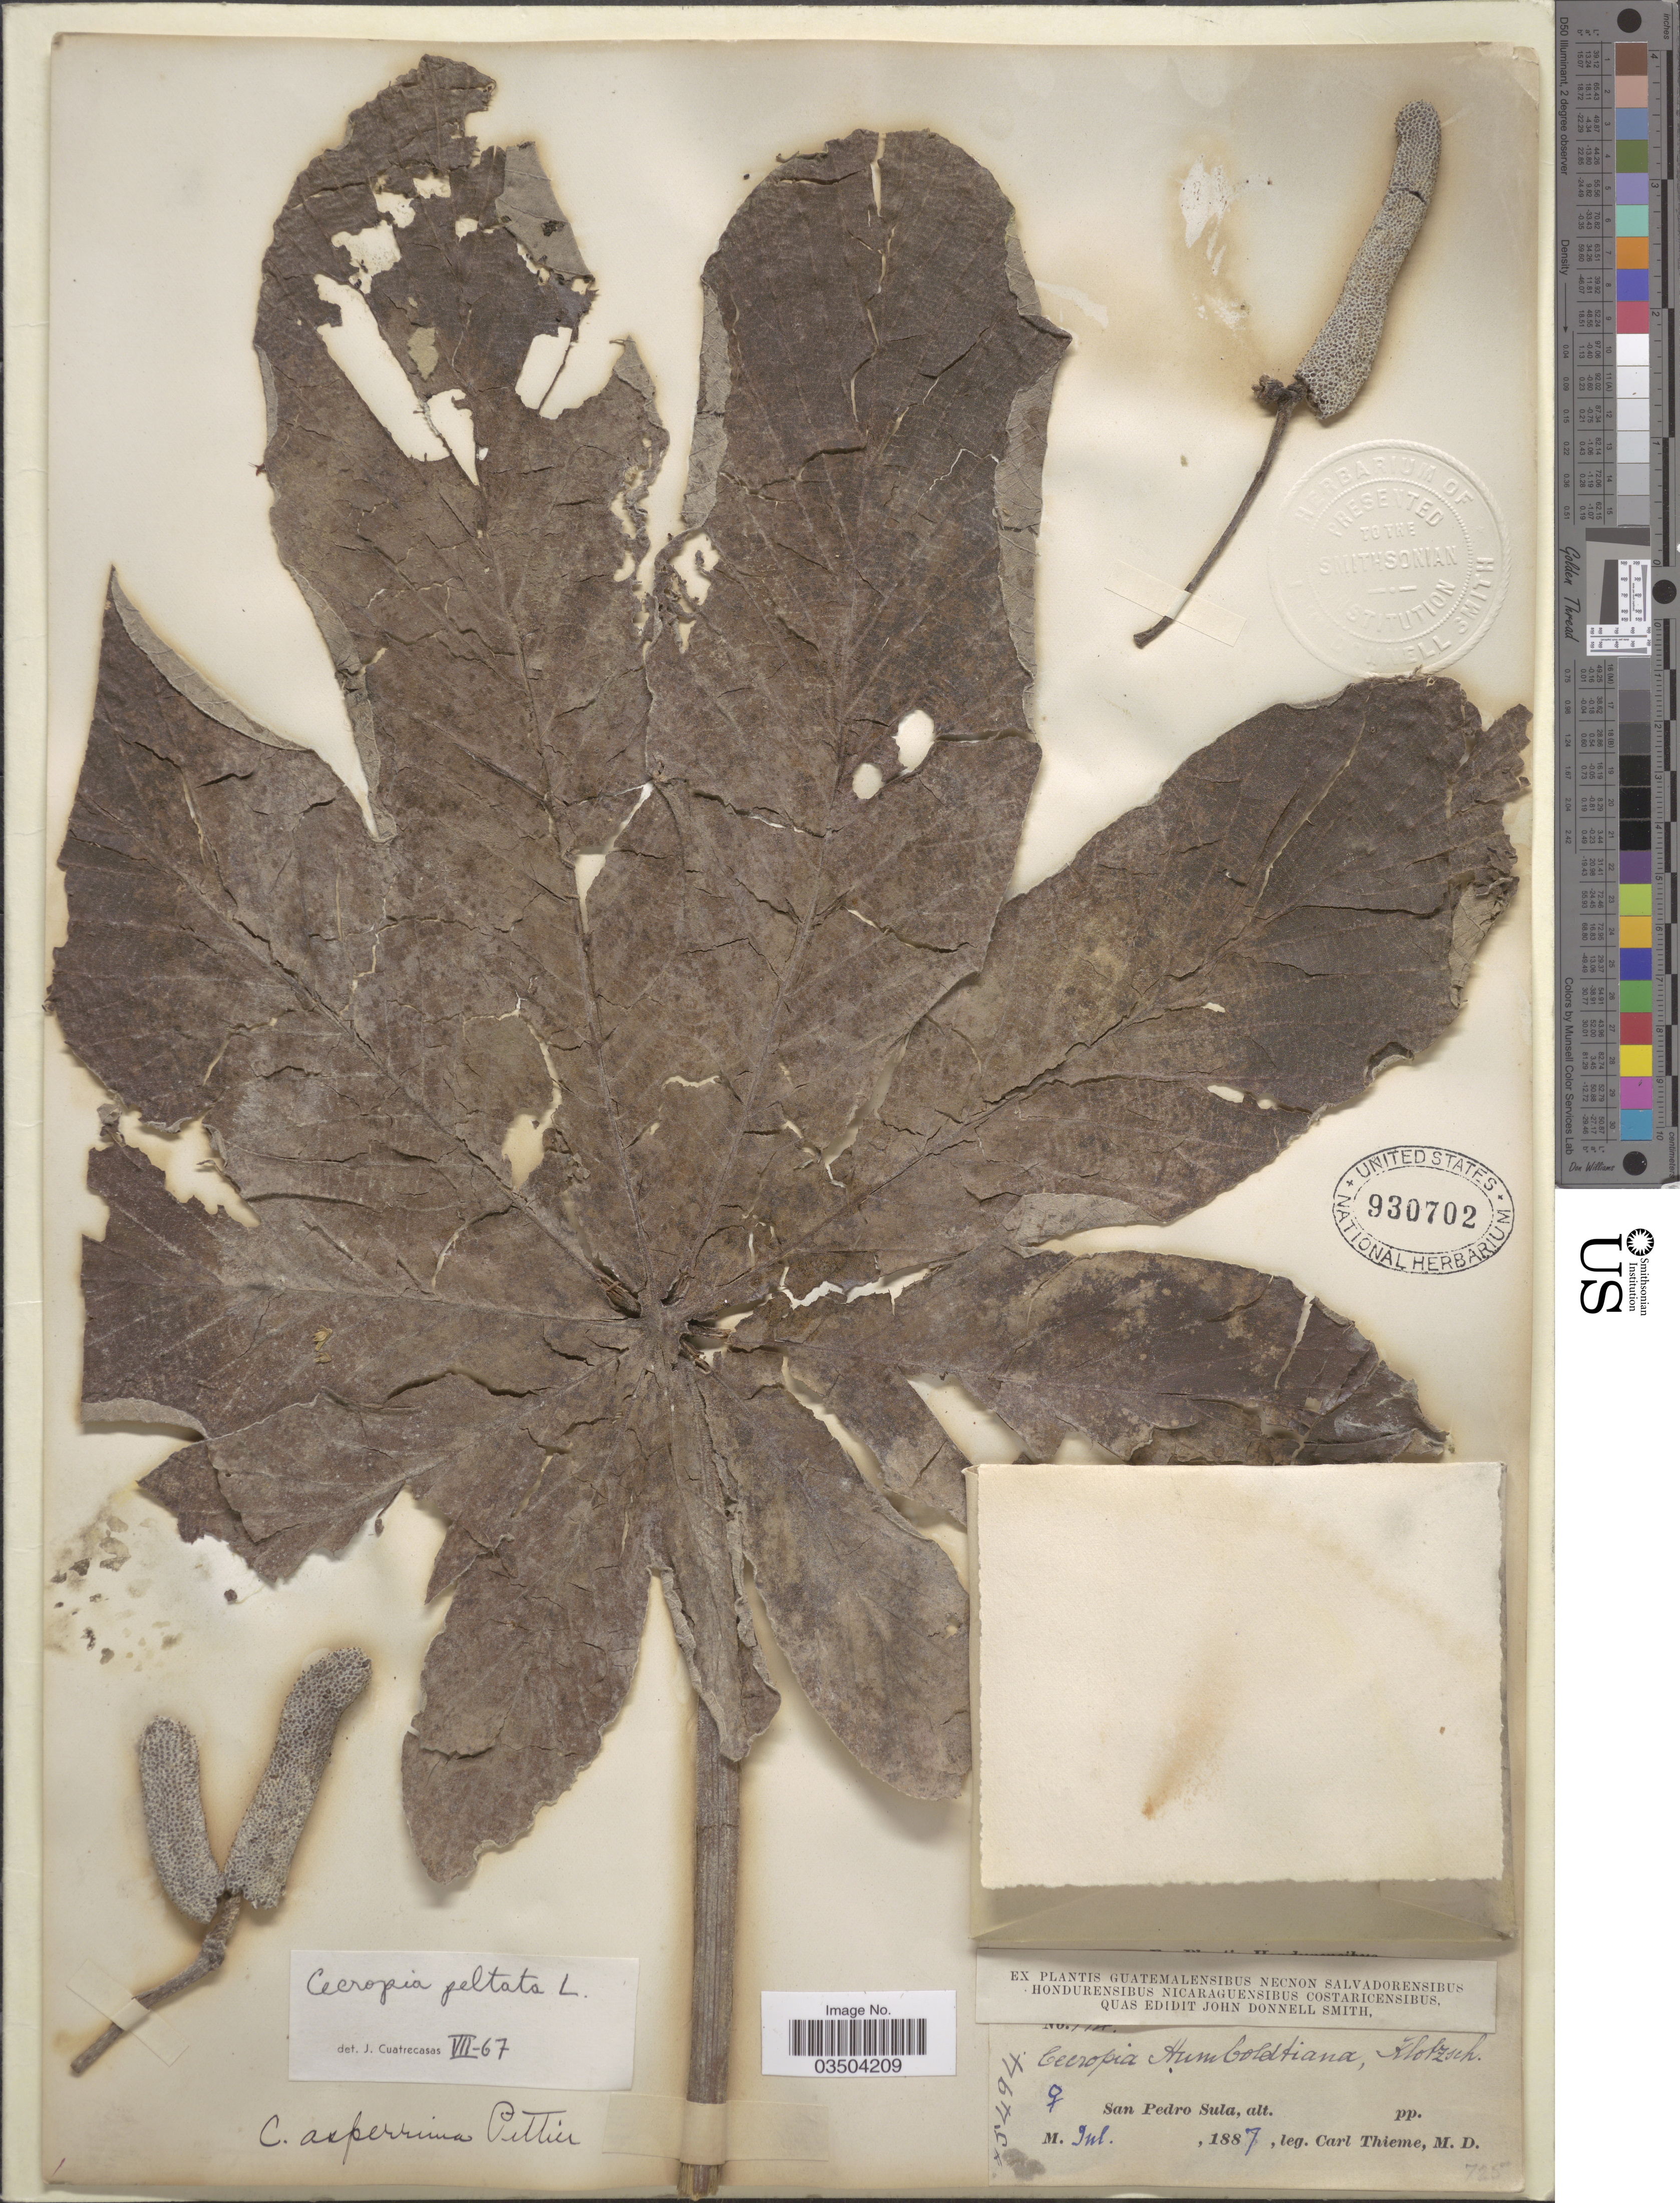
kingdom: Plantae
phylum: Tracheophyta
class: Magnoliopsida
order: Rosales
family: Urticaceae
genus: Cecropia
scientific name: Cecropia peltata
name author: L.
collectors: C. Thieme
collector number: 5494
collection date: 1887-07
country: Honduras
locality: San Pedro Sula.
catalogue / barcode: US 930702